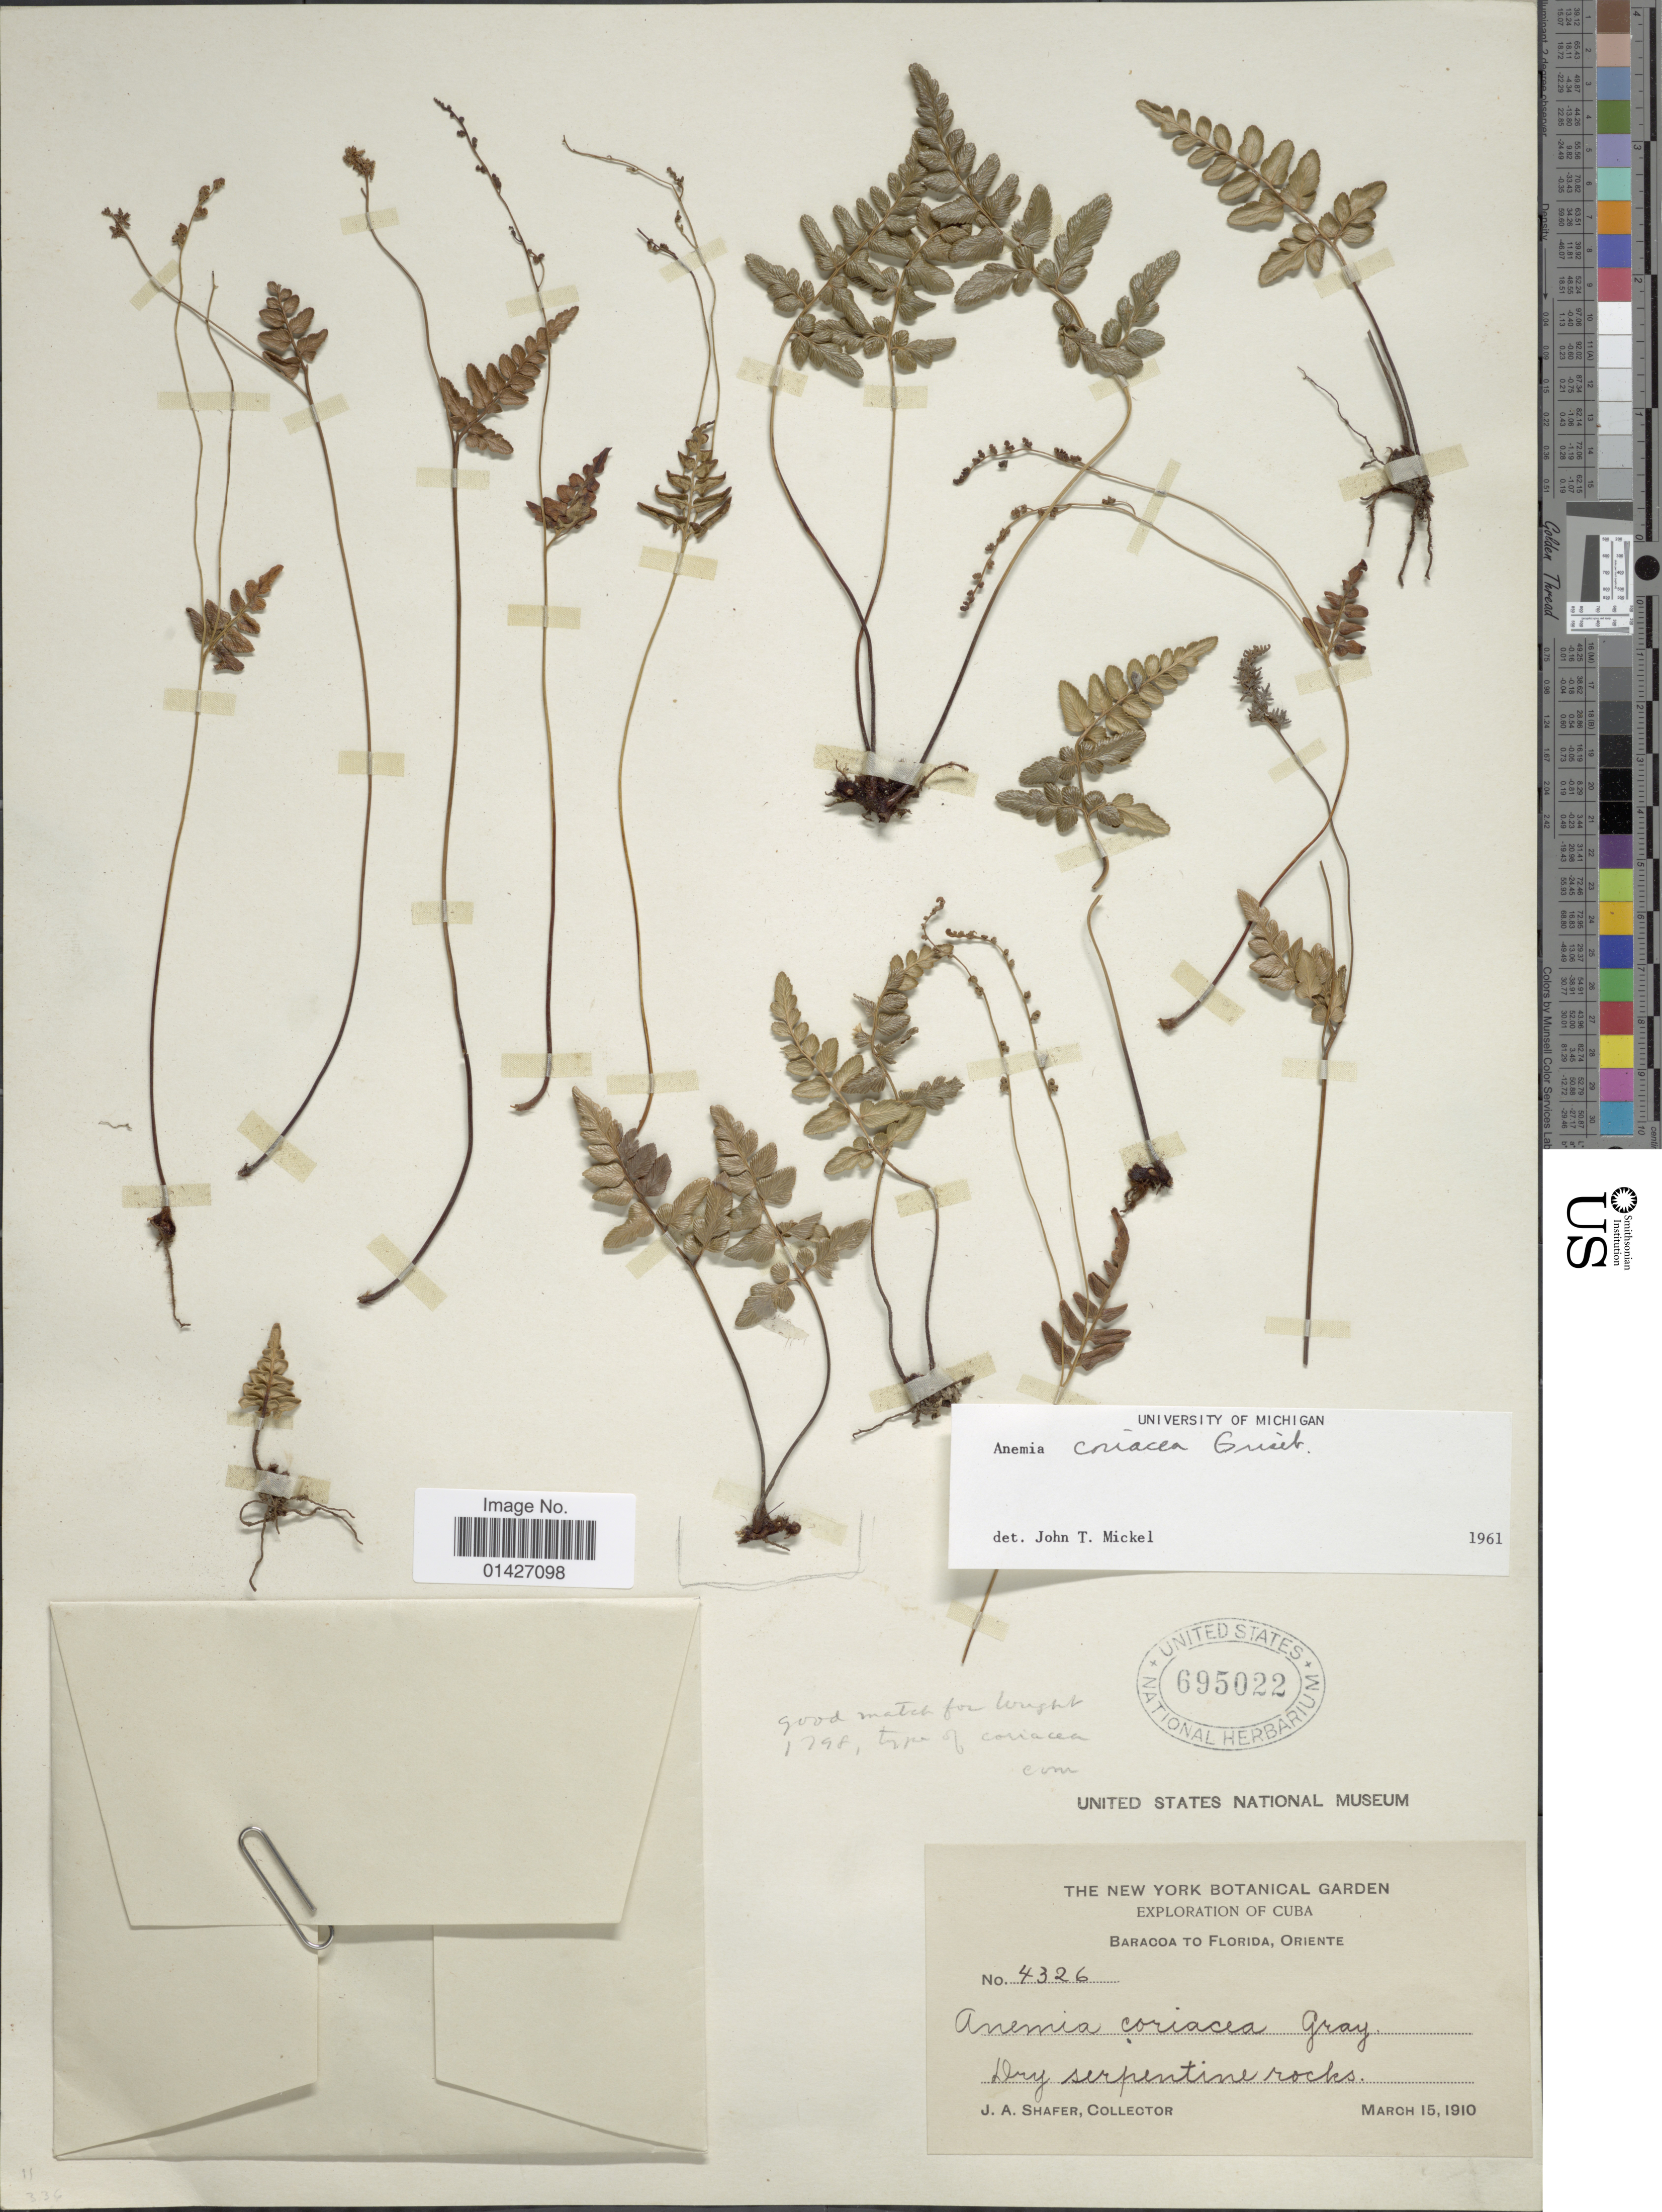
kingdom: Plantae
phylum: Tracheophyta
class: Polypodiopsida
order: Schizaeales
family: Anemiaceae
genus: Anemia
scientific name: Anemia coriacea f. coriacea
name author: Griseb.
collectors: J. A. Shafer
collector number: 4326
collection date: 1910-03-15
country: Cuba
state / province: Oriente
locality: Baracoa to Florida, Oriente.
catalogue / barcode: US 695022